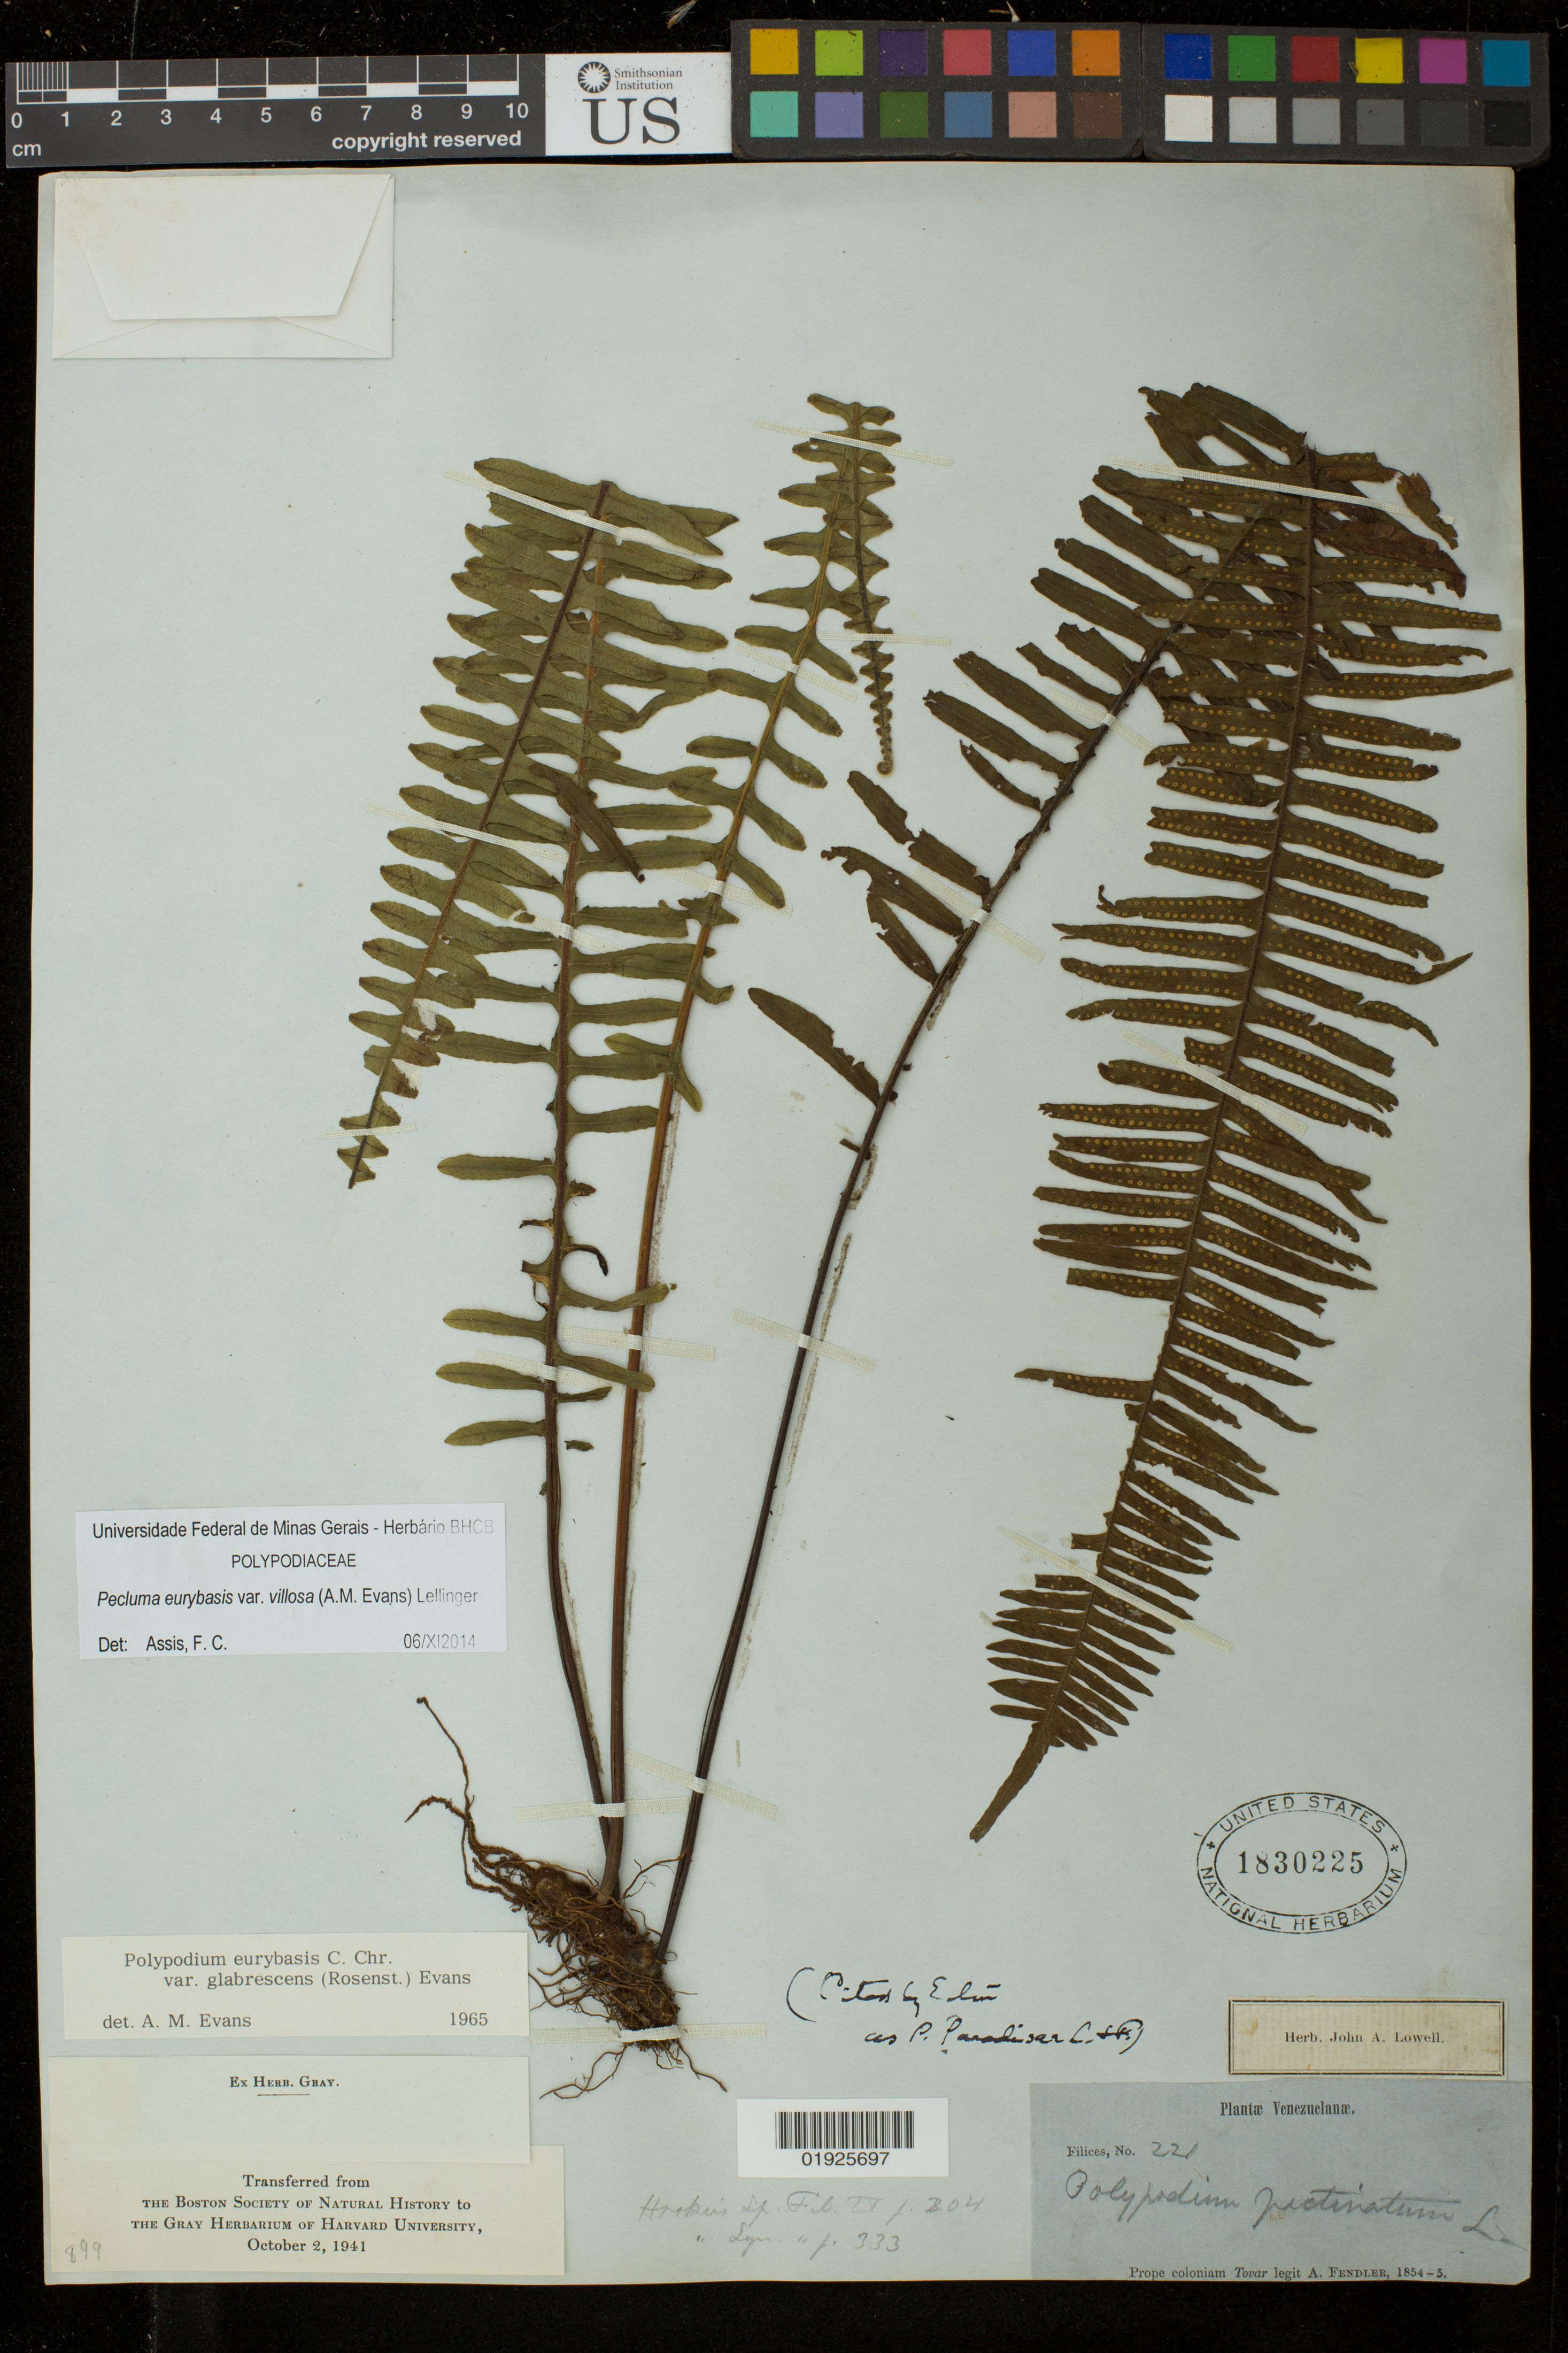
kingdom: Plantae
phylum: Tracheophyta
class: Polypodiopsida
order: Polypodiales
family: Polypodiaceae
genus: Pecluma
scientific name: Pecluma eurybasis var. villosa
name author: (A.M. Evans) Lellinger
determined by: Assis, F. C.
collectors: A. Fendler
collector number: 221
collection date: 1854/1855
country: Venezuela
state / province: Aragua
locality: Prope coloniam Tovar.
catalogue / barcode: US 1830225